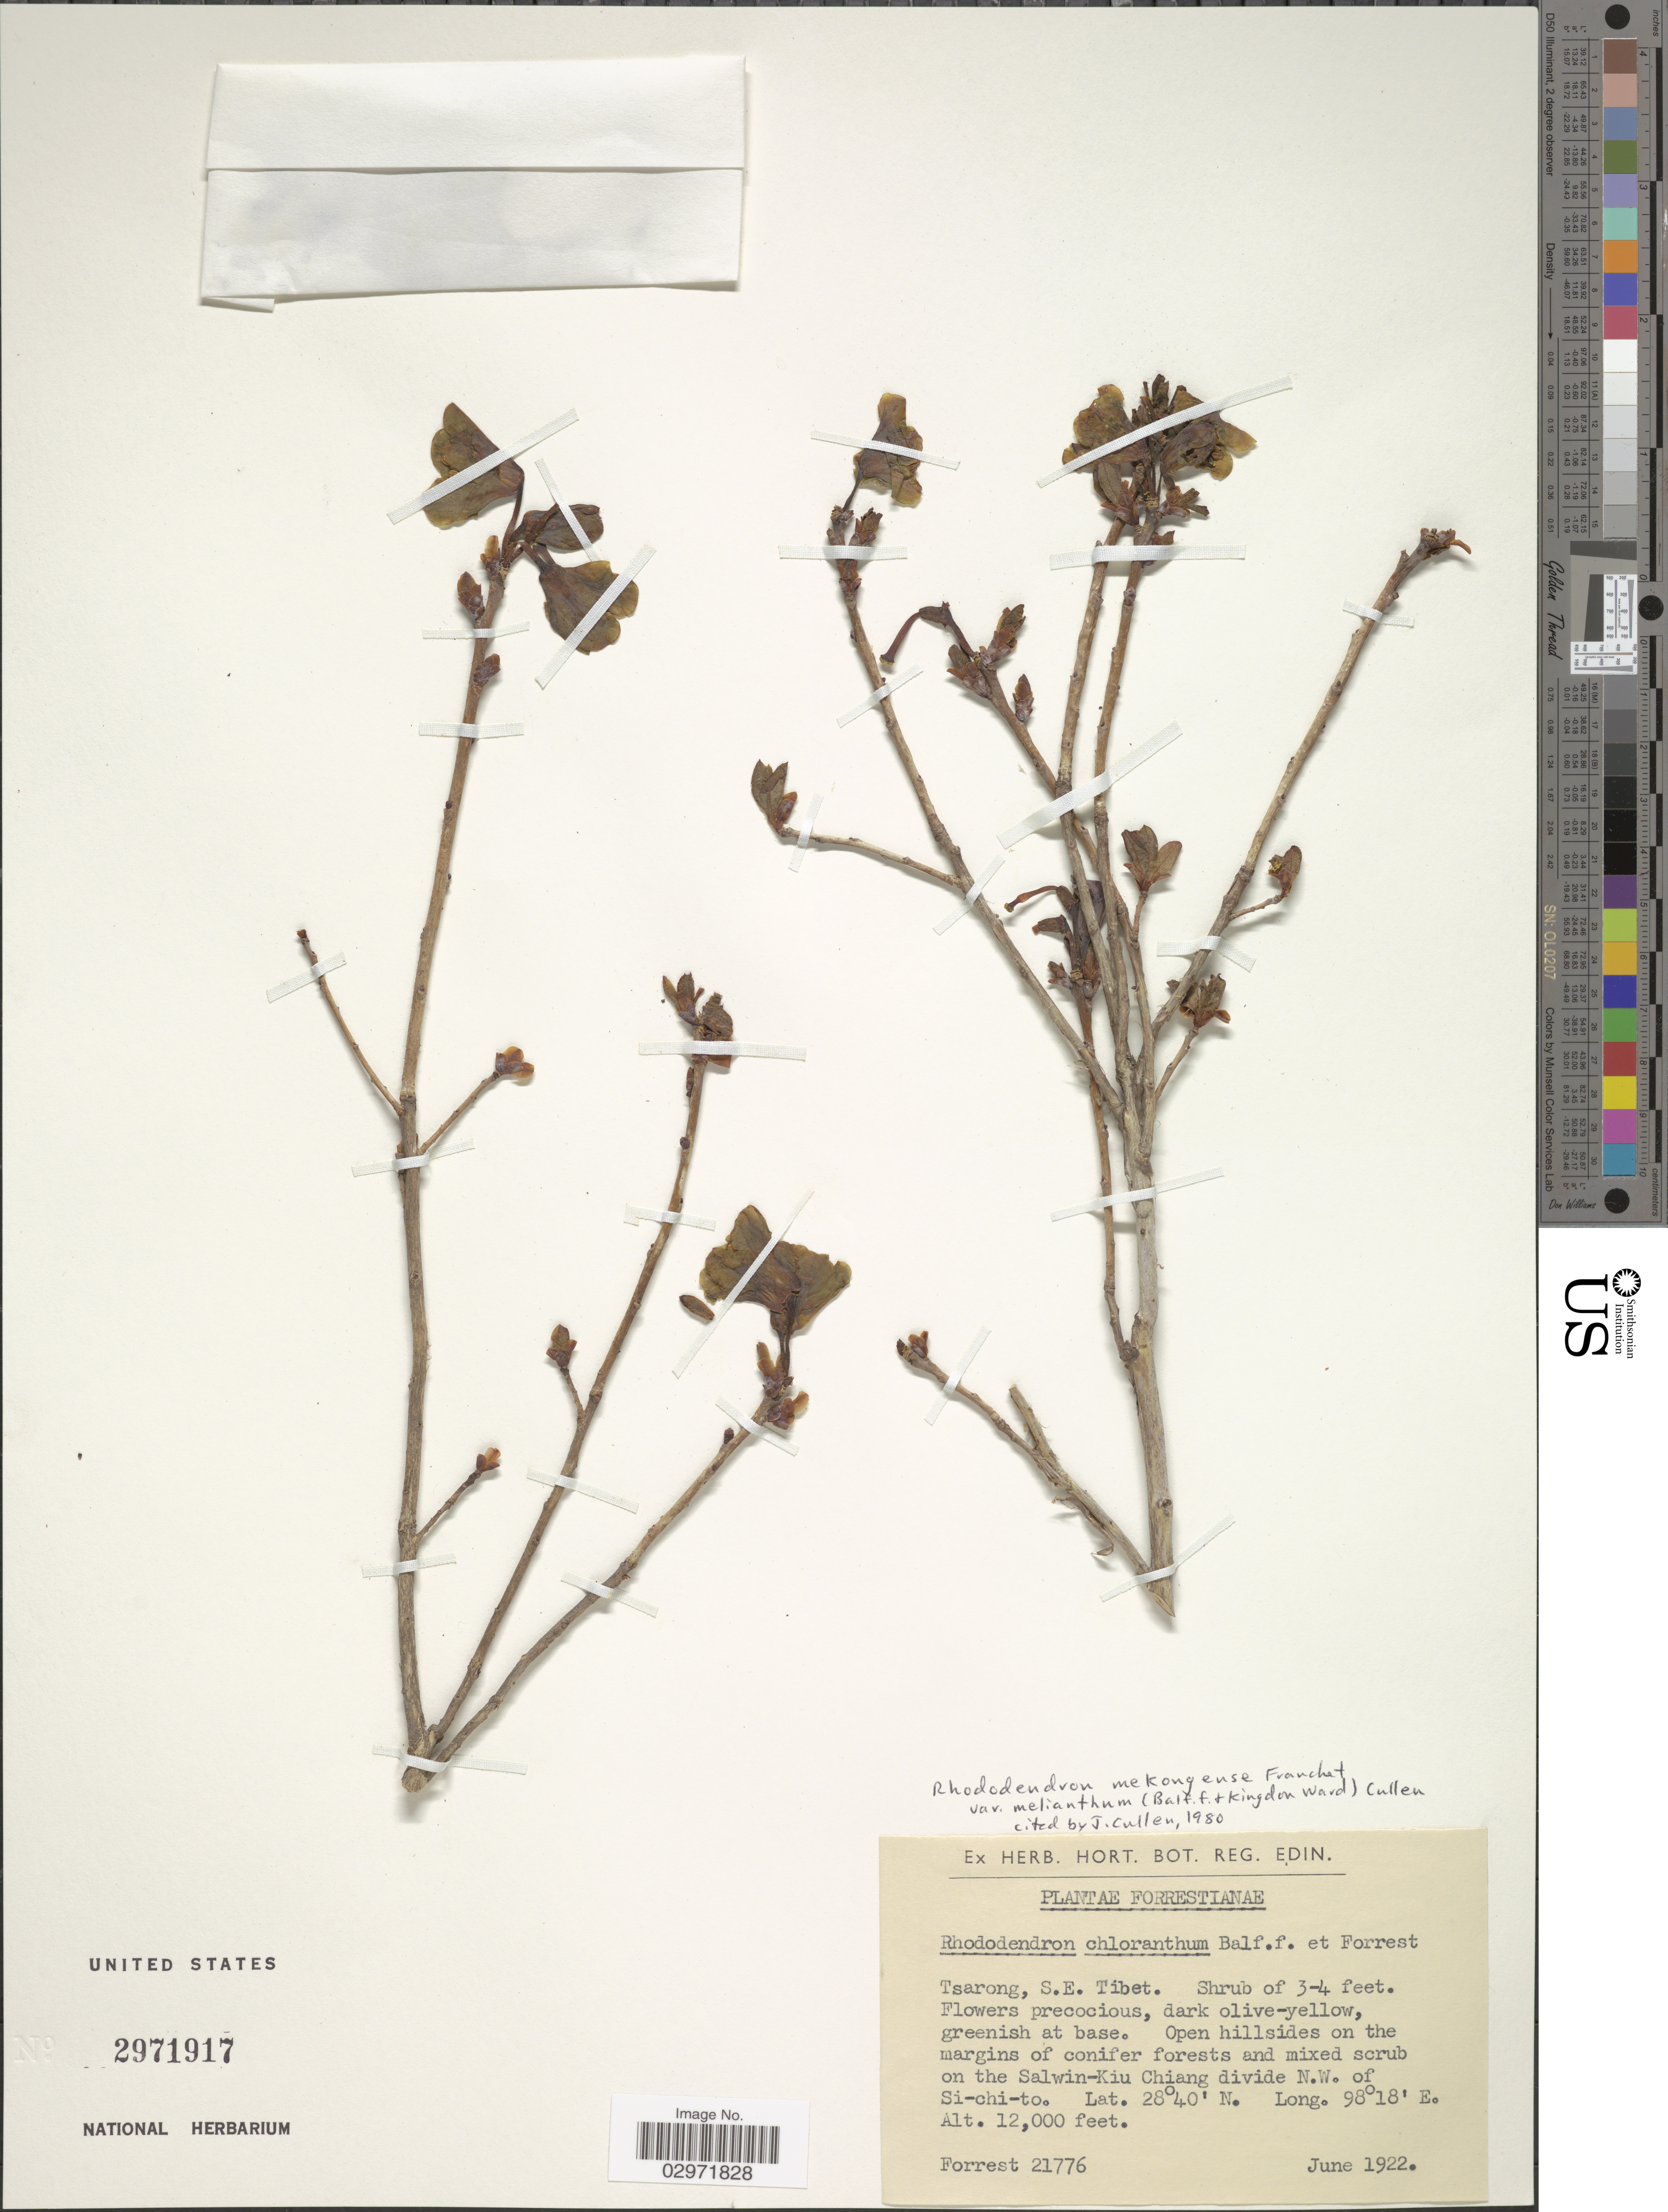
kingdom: Plantae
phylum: Tracheophyta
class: Magnoliopsida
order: Ericales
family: Ericaceae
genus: Rhododendron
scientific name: Rhododendron mekongense var. melinanthum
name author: (Balf. f. & Kingdon-Ward) Cullen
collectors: -. Forrest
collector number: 21776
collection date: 1922-06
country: China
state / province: Xizang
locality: Tsarong, S.E. Tibet. On the Salwin-Kiu Chiang divide N.W. of Si-chi-to.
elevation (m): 3658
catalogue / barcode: US 2971917